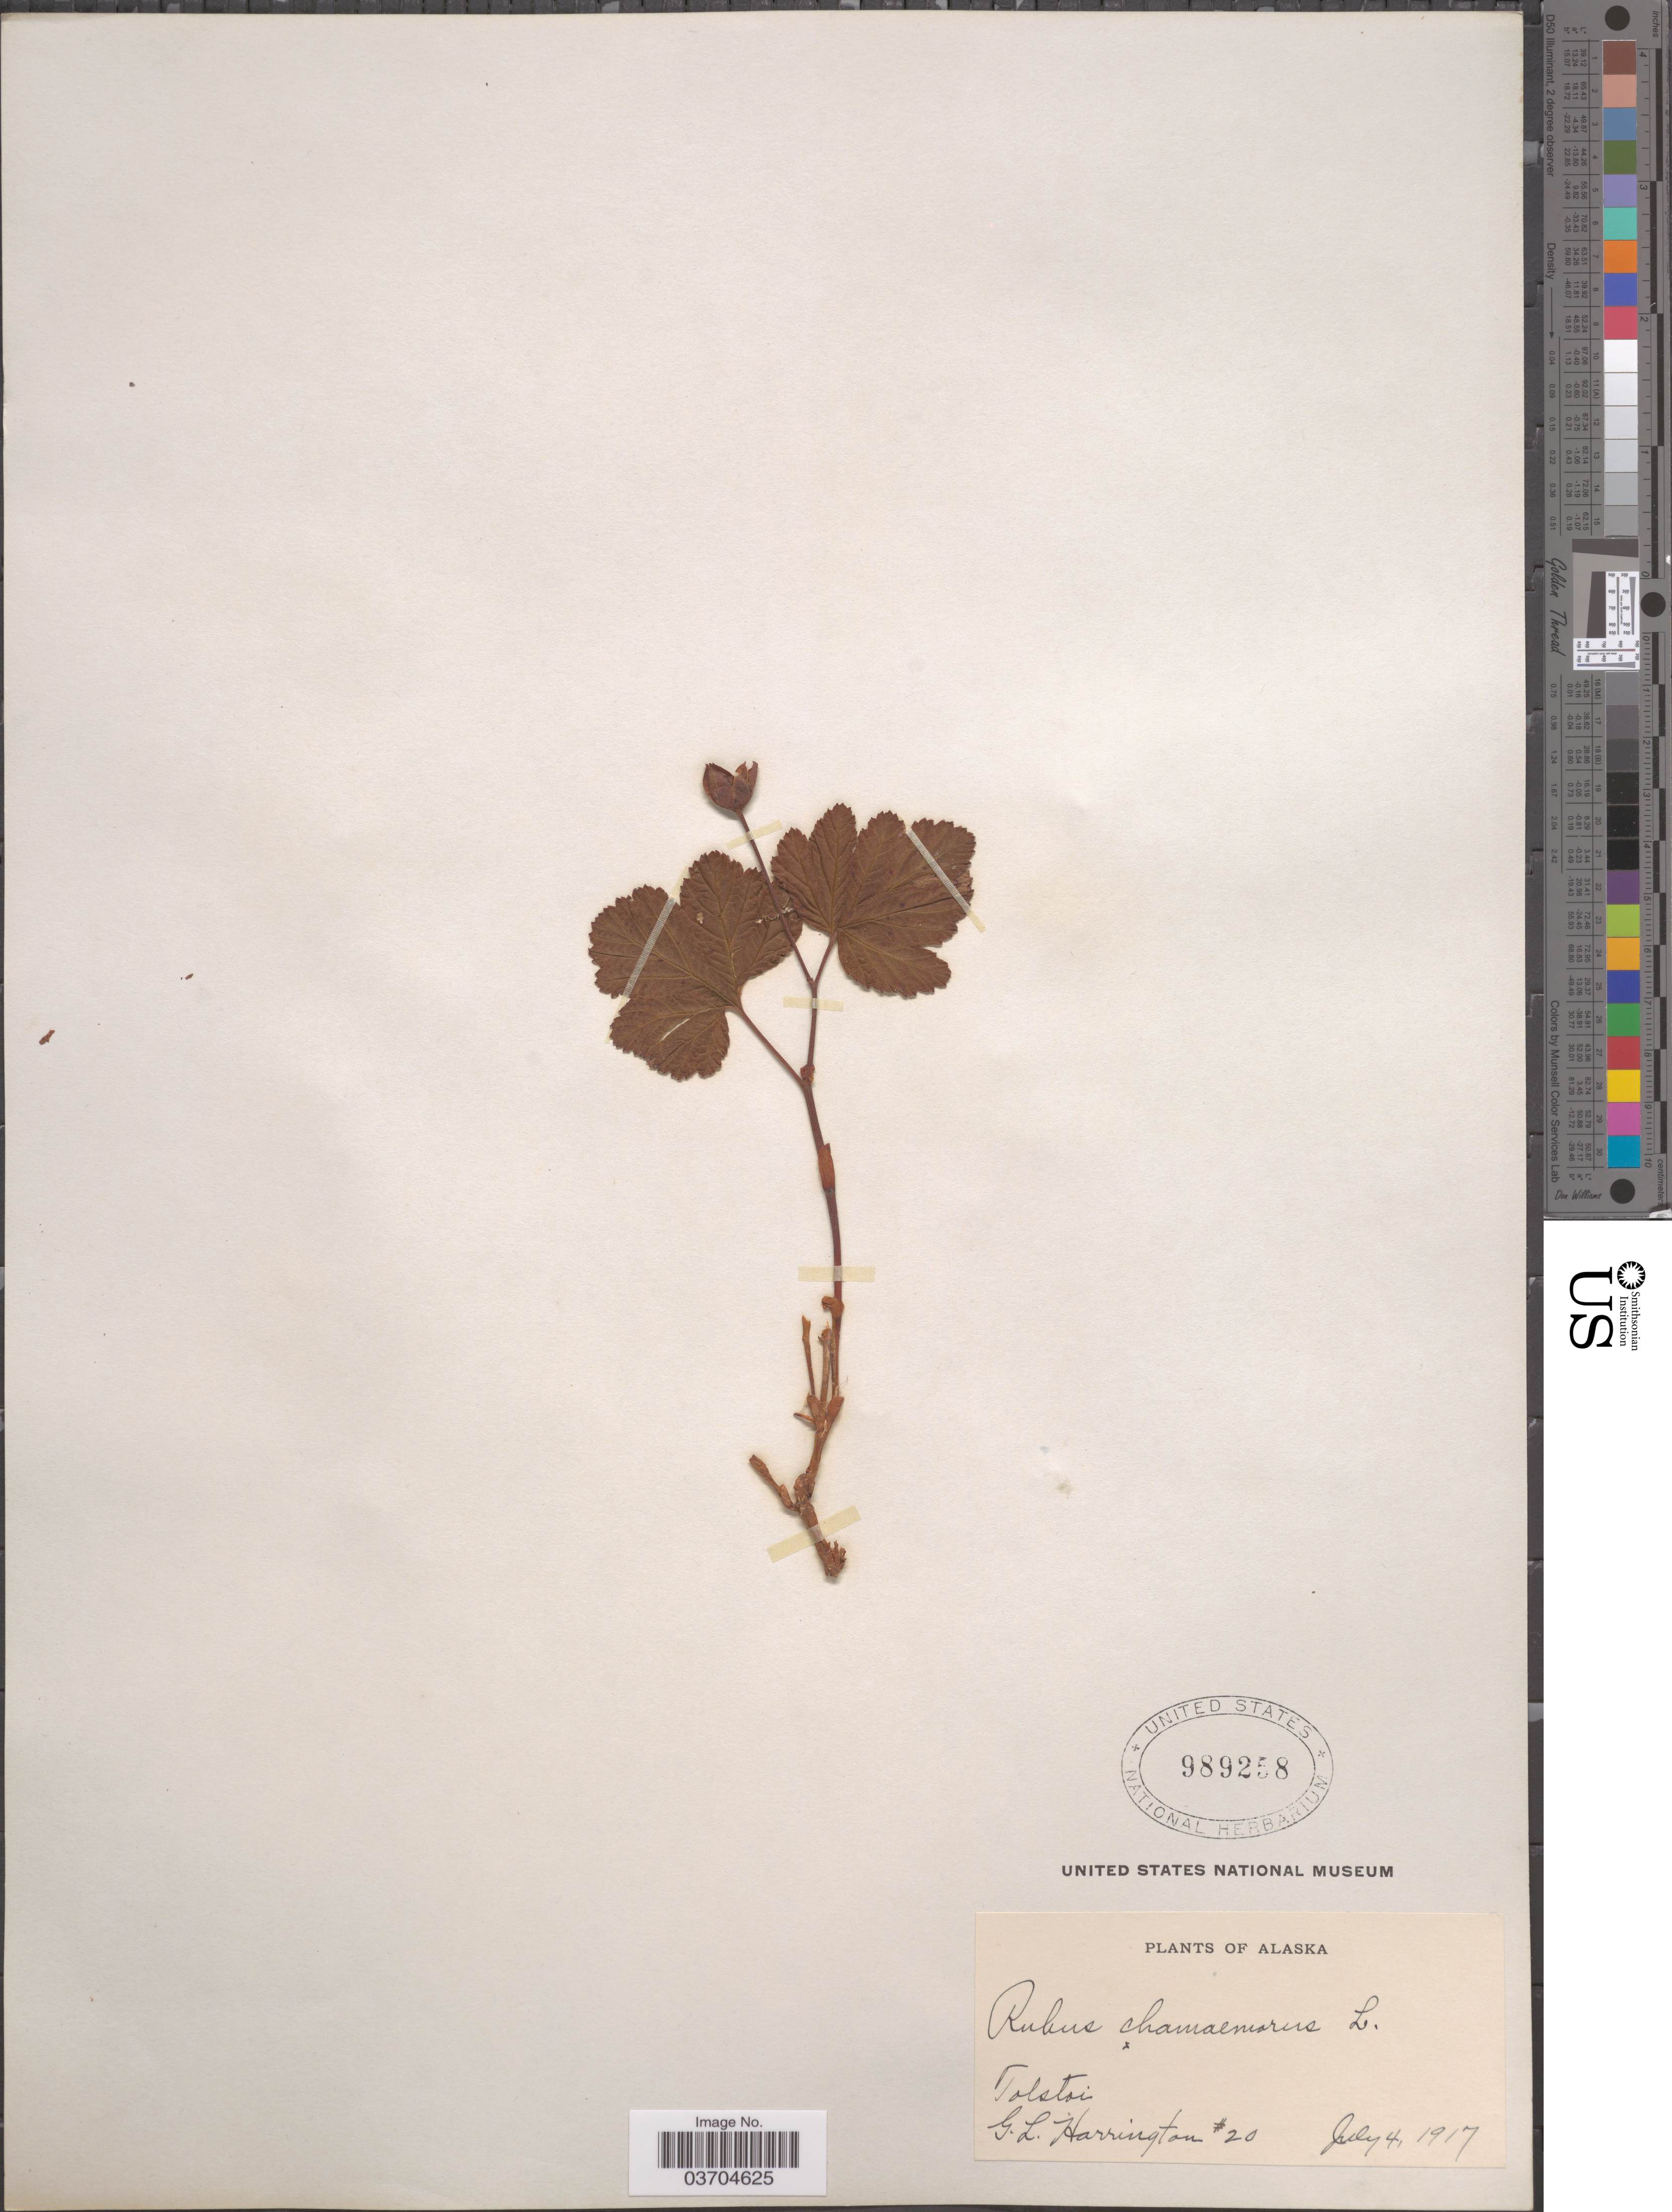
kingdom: Plantae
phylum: Tracheophyta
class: Magnoliopsida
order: Rosales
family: Rosaceae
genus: Rubus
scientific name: Rubus chamaemorus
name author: L.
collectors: G. Harrington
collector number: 20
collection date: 1917-07-04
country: United States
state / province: Alaska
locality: Tolstoi.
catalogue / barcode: US 989258